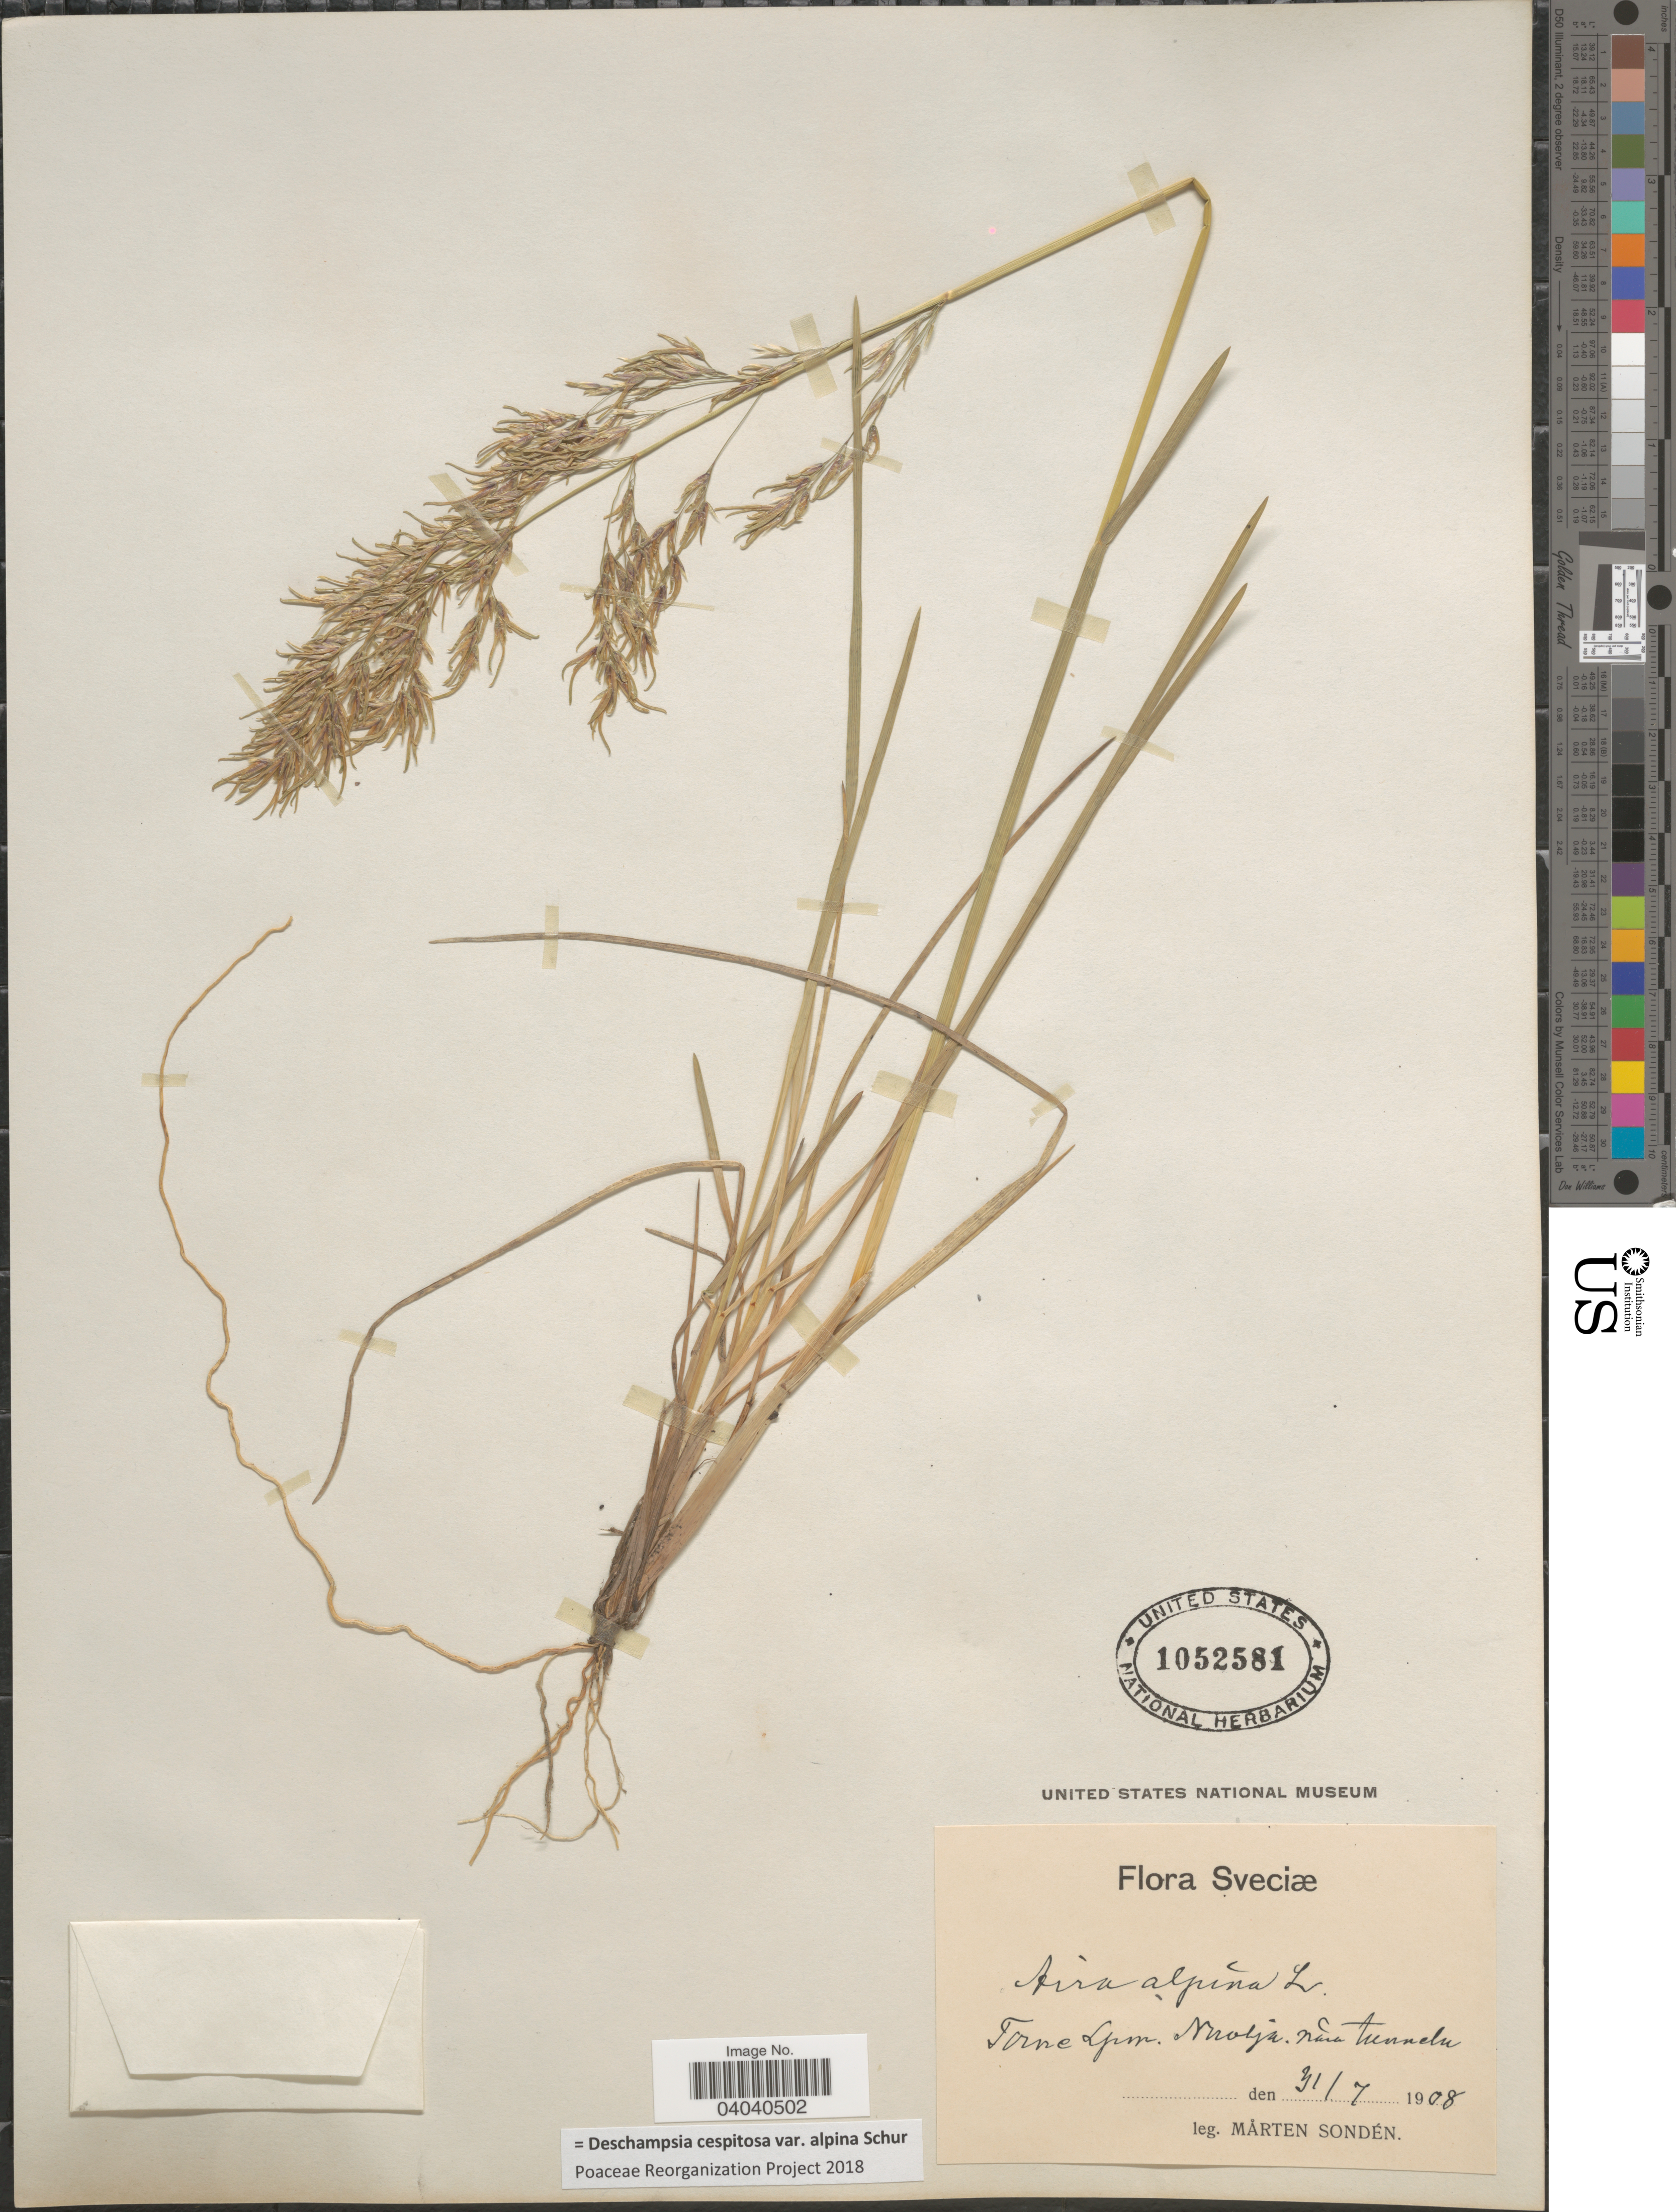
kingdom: Plantae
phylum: Tracheophyta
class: Liliopsida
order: Poales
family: Poaceae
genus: Deschampsia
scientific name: Deschampsia cespitosa var. alpina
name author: Vasey ex W.J. Beal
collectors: M. Sondén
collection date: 1908-07-31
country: Sweden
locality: Sveciæ. Torne Lpm. Nuoljá.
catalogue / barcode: US 1052581